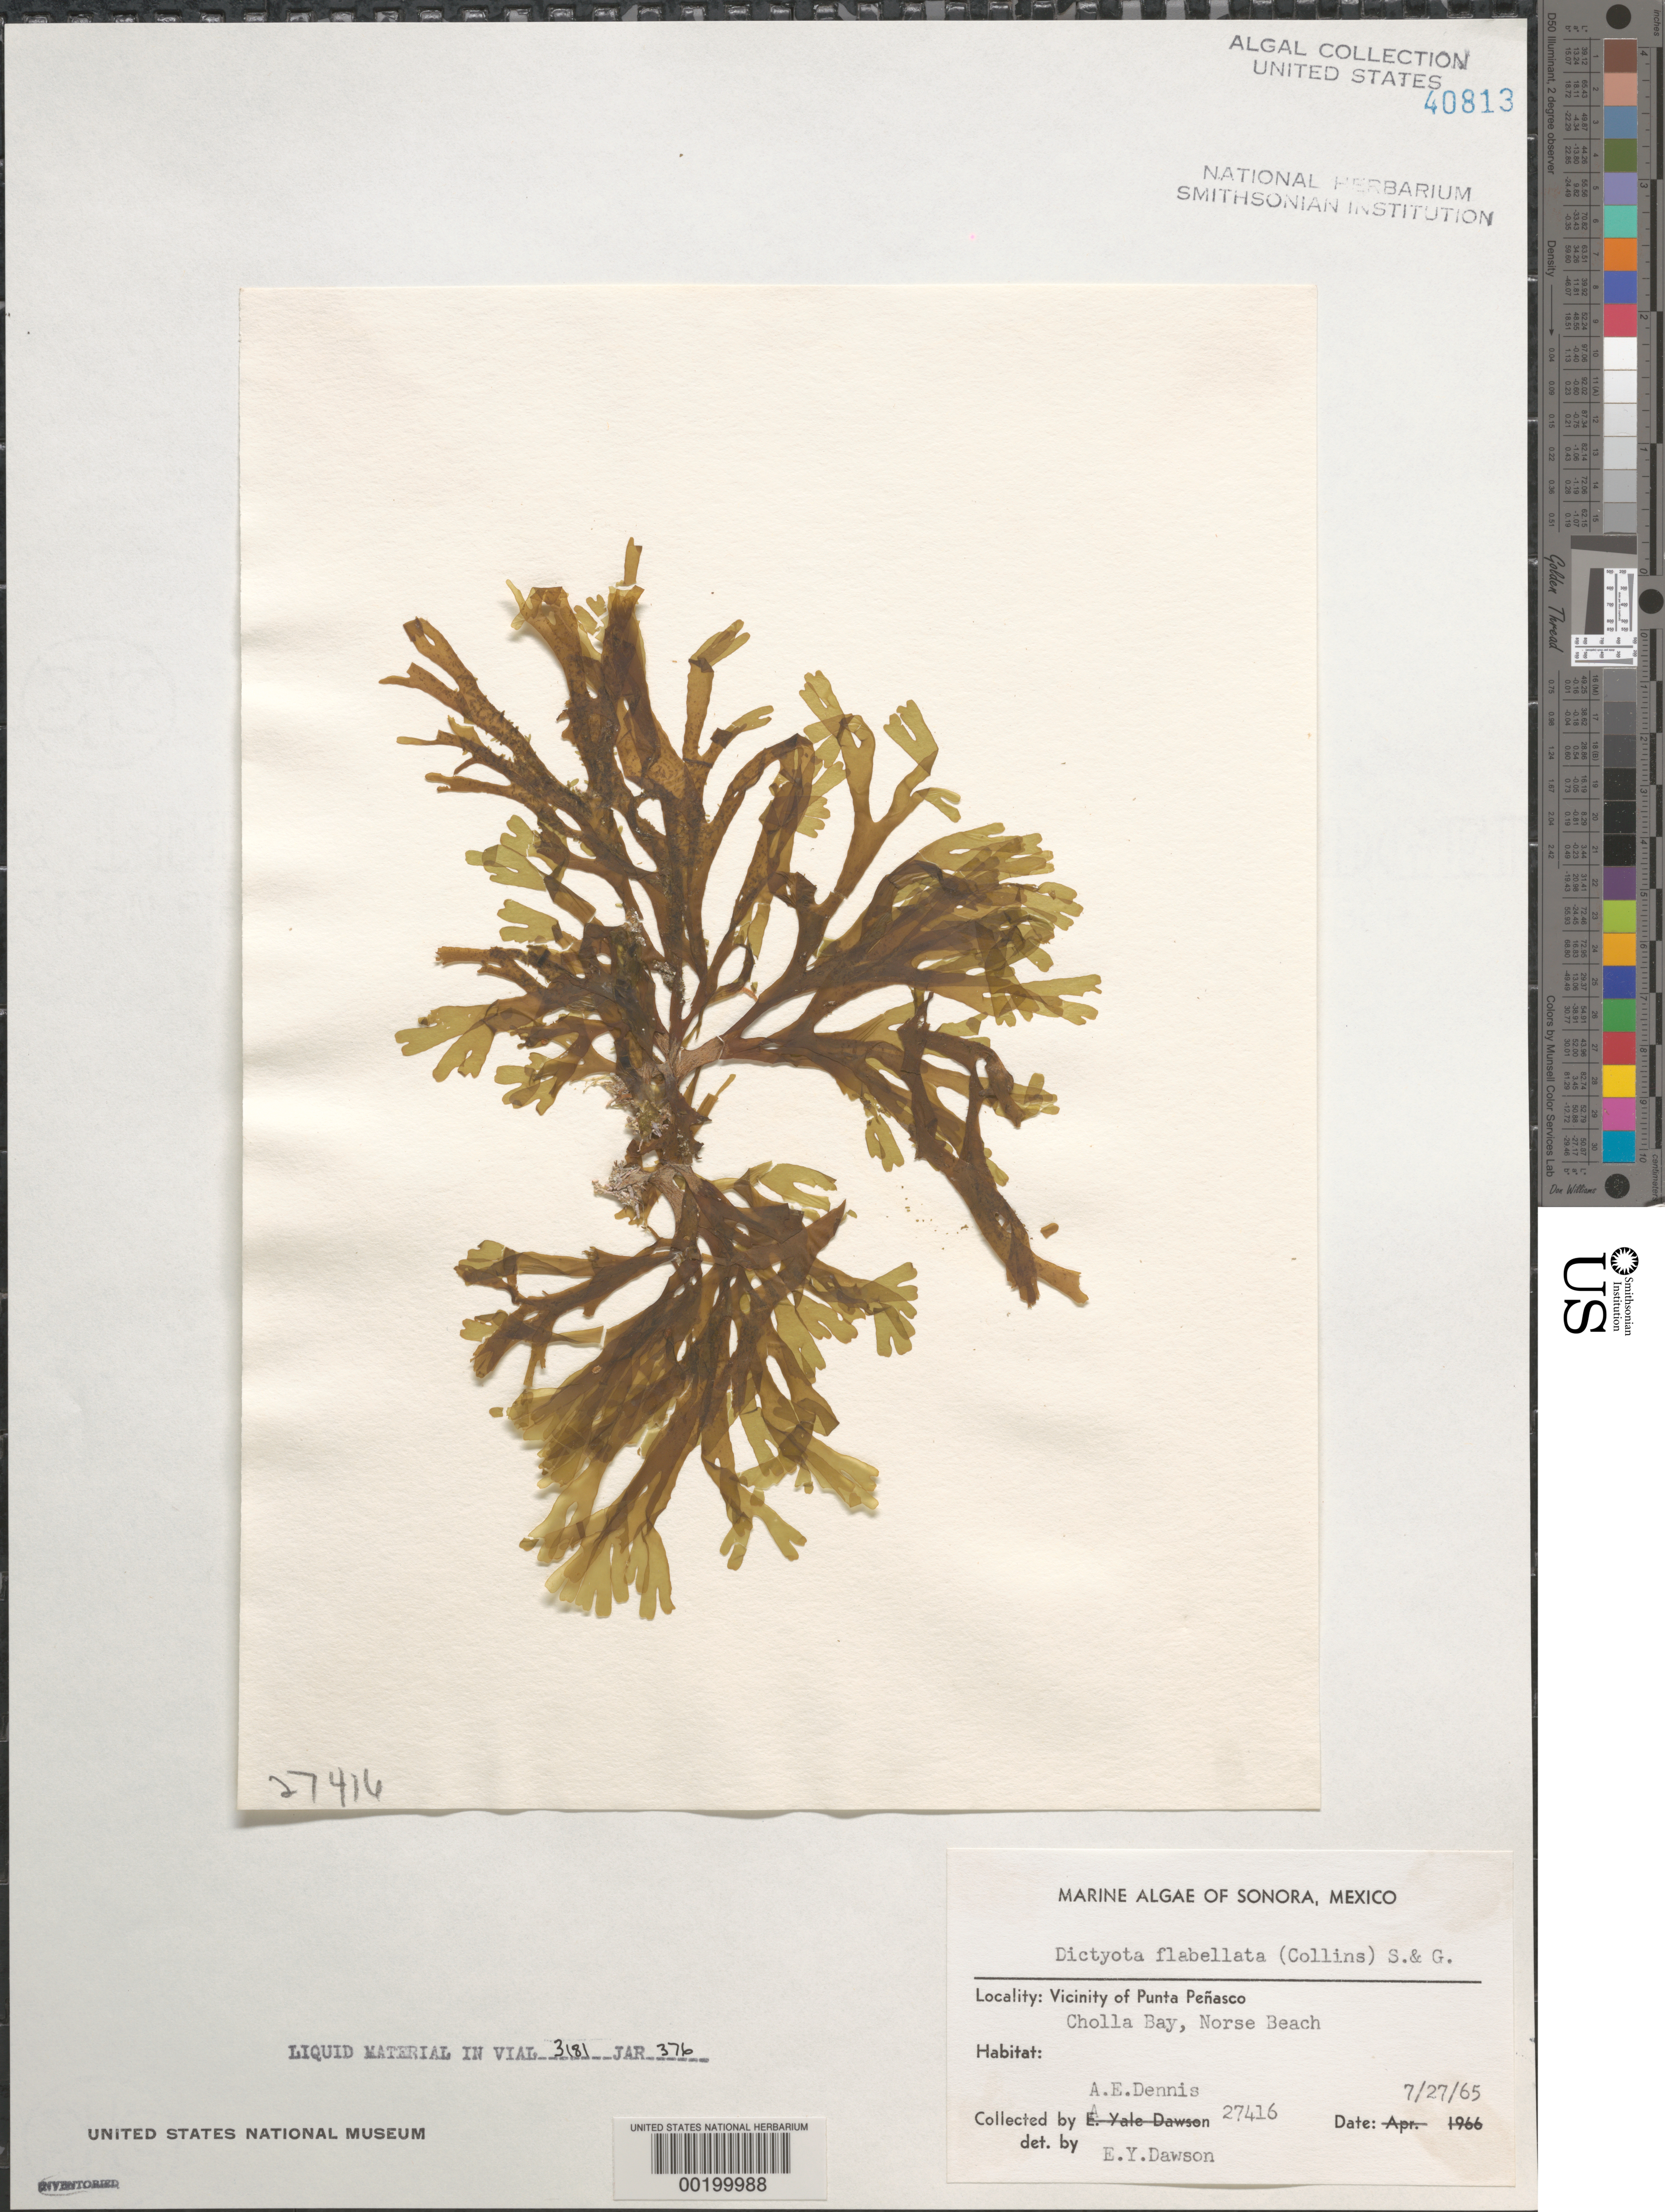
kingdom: Chromista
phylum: Ochrophyta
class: Phaeophyceae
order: Dictyotales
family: Dictyotaceae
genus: Dictyota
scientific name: Dictyota flabellata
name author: (Collins) Setch. & N.L. Gardner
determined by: Dawson, E. Y.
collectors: A. Dennis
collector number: EYD 27416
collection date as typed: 27 Jul 1965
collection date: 1965-07-27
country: Mexico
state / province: Sonora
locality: Cholla Bay, Norse Beach, Punta Penasco area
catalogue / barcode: US 40813